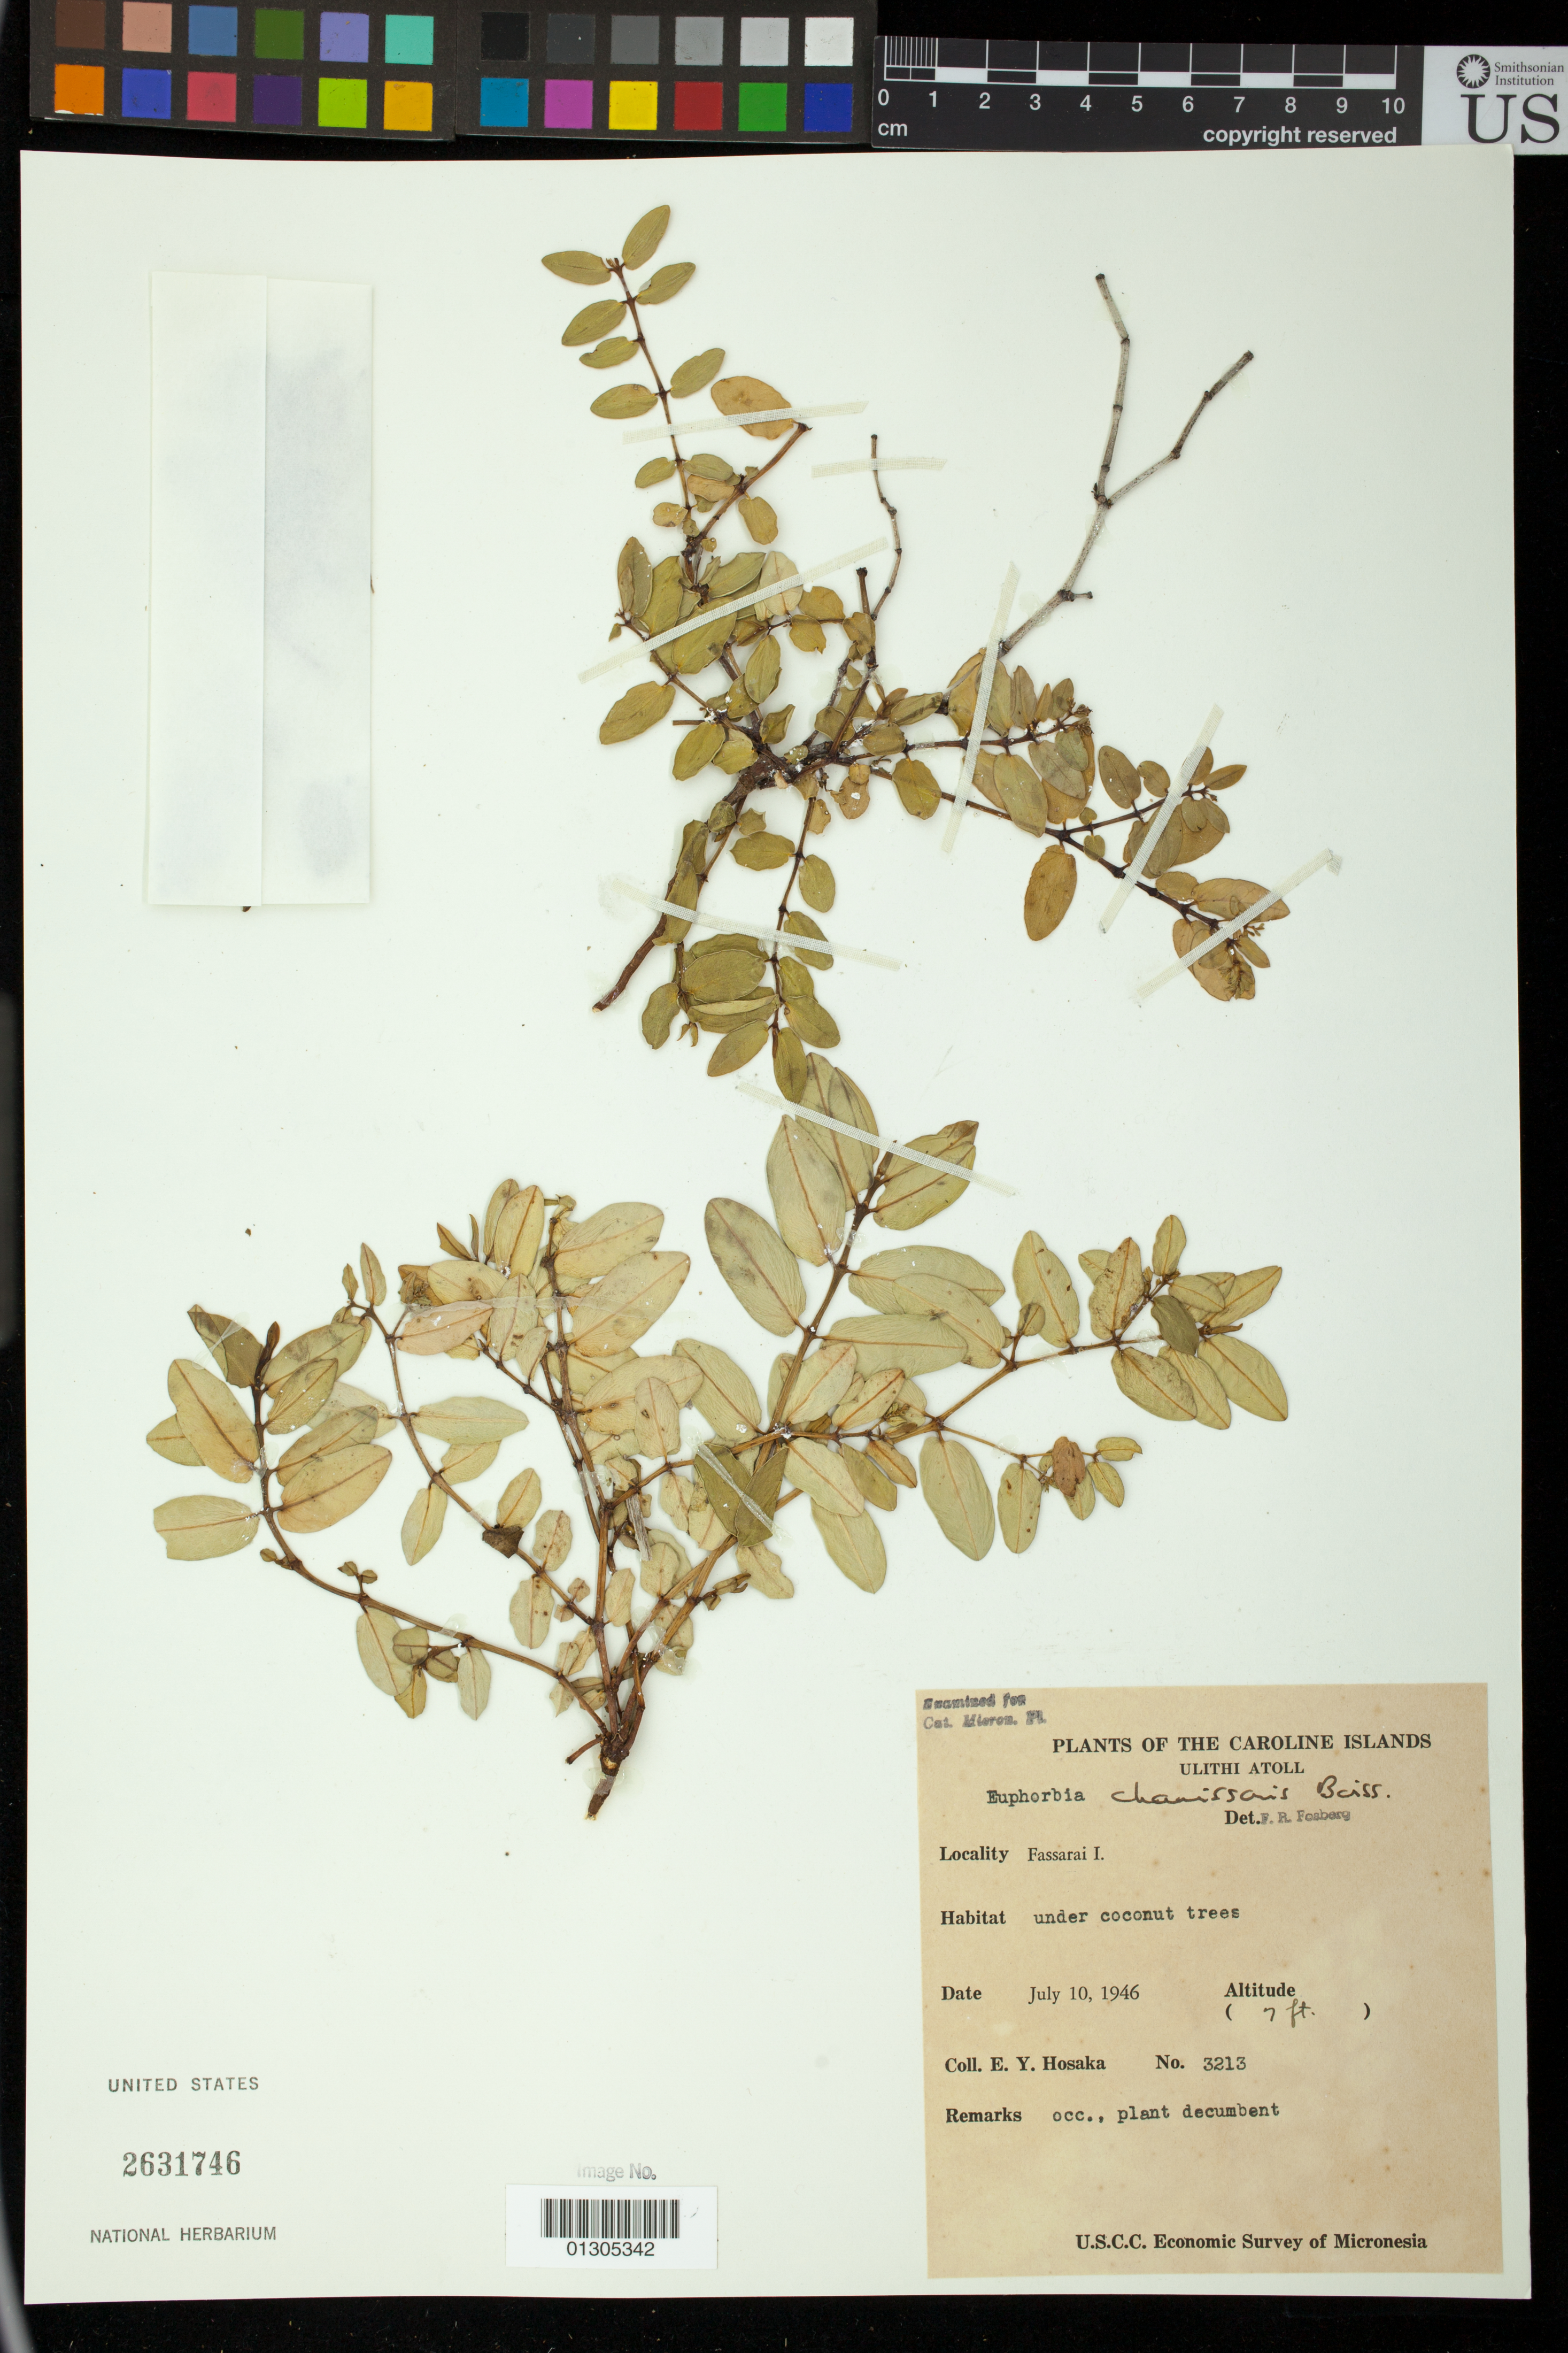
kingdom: Plantae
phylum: Tracheophyta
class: Magnoliopsida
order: Malpighiales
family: Euphorbiaceae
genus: Euphorbia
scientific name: Euphorbia chamissonis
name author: (Klotzsch ex Klotzsch & Garcke) Boiss.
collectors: E. Y. Hosaka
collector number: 3213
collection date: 1946-07-10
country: Micronesia, Federated States of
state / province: Yap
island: Ulithi Atoll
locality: Ulithi Atoll; Fassarai I.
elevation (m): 2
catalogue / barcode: US 2631746